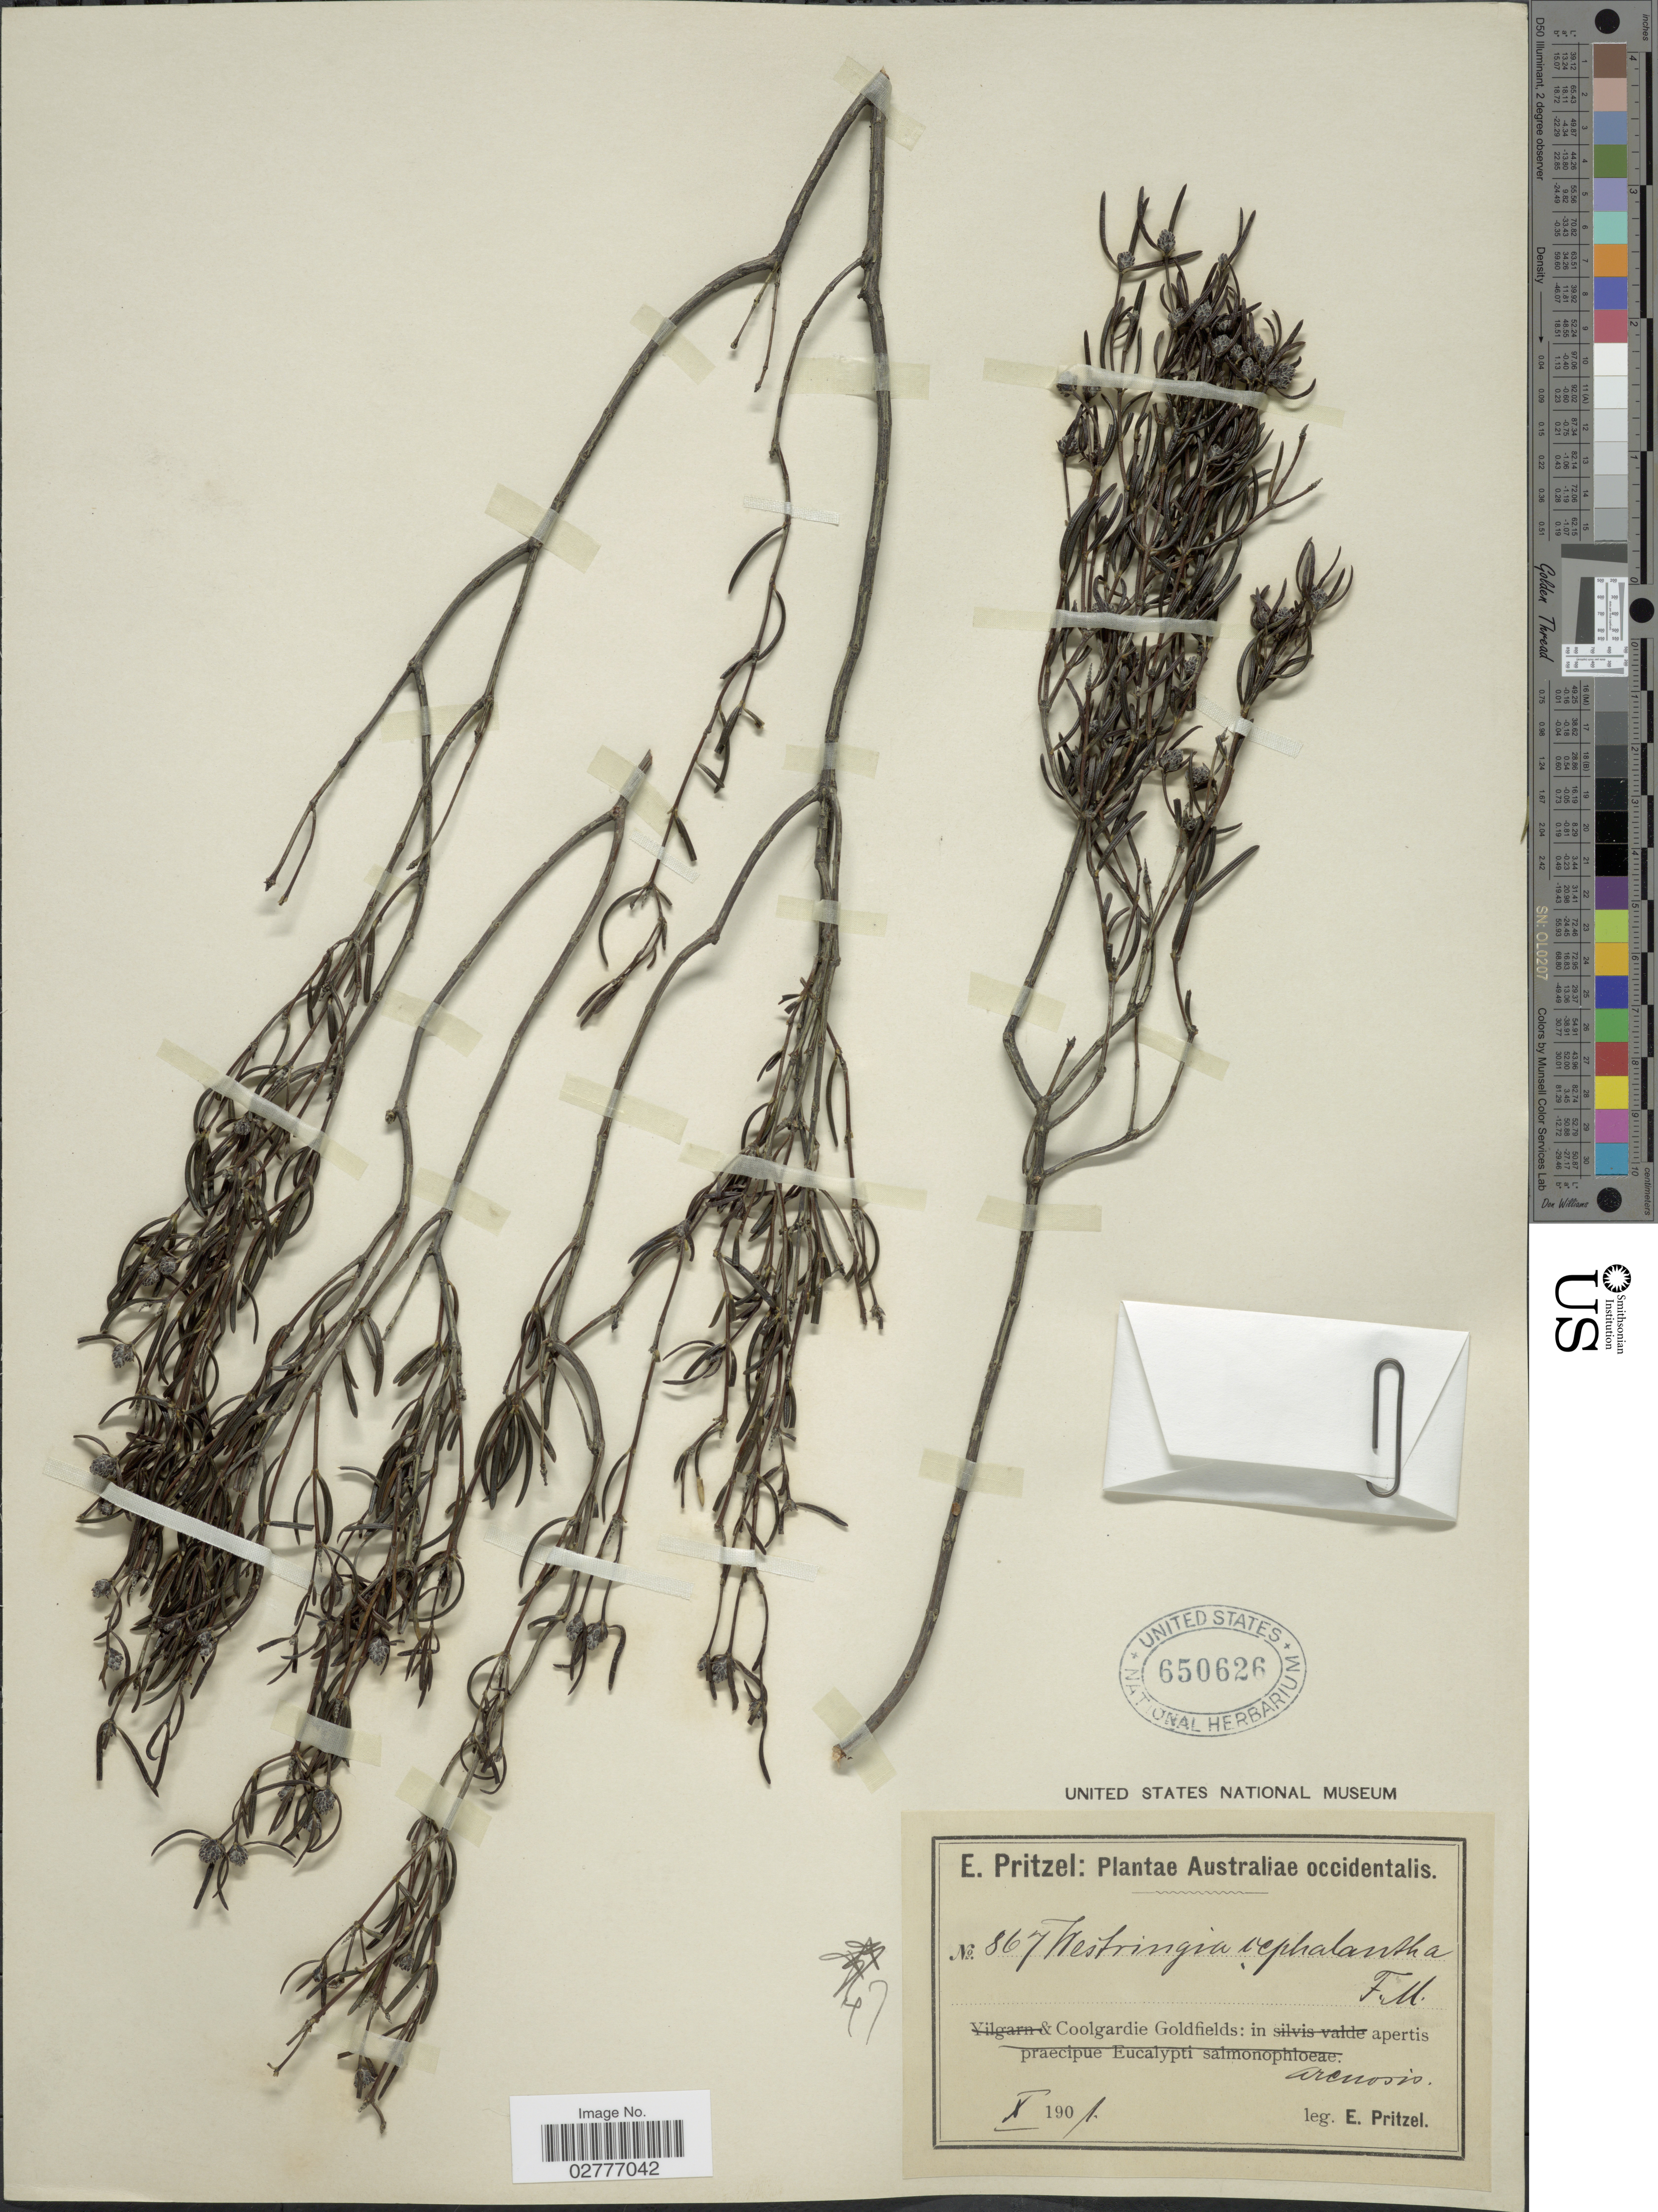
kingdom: Plantae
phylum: Tracheophyta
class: Magnoliopsida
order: Lamiales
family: Lamiaceae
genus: Westringia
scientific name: Westringia cephalantha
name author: F. Muell.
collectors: E. G. Pritzel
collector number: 867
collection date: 1901-10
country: Australia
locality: Australiae occidentalis. Coolgardie Goldfields: in apertis arenosis.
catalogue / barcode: US 650626